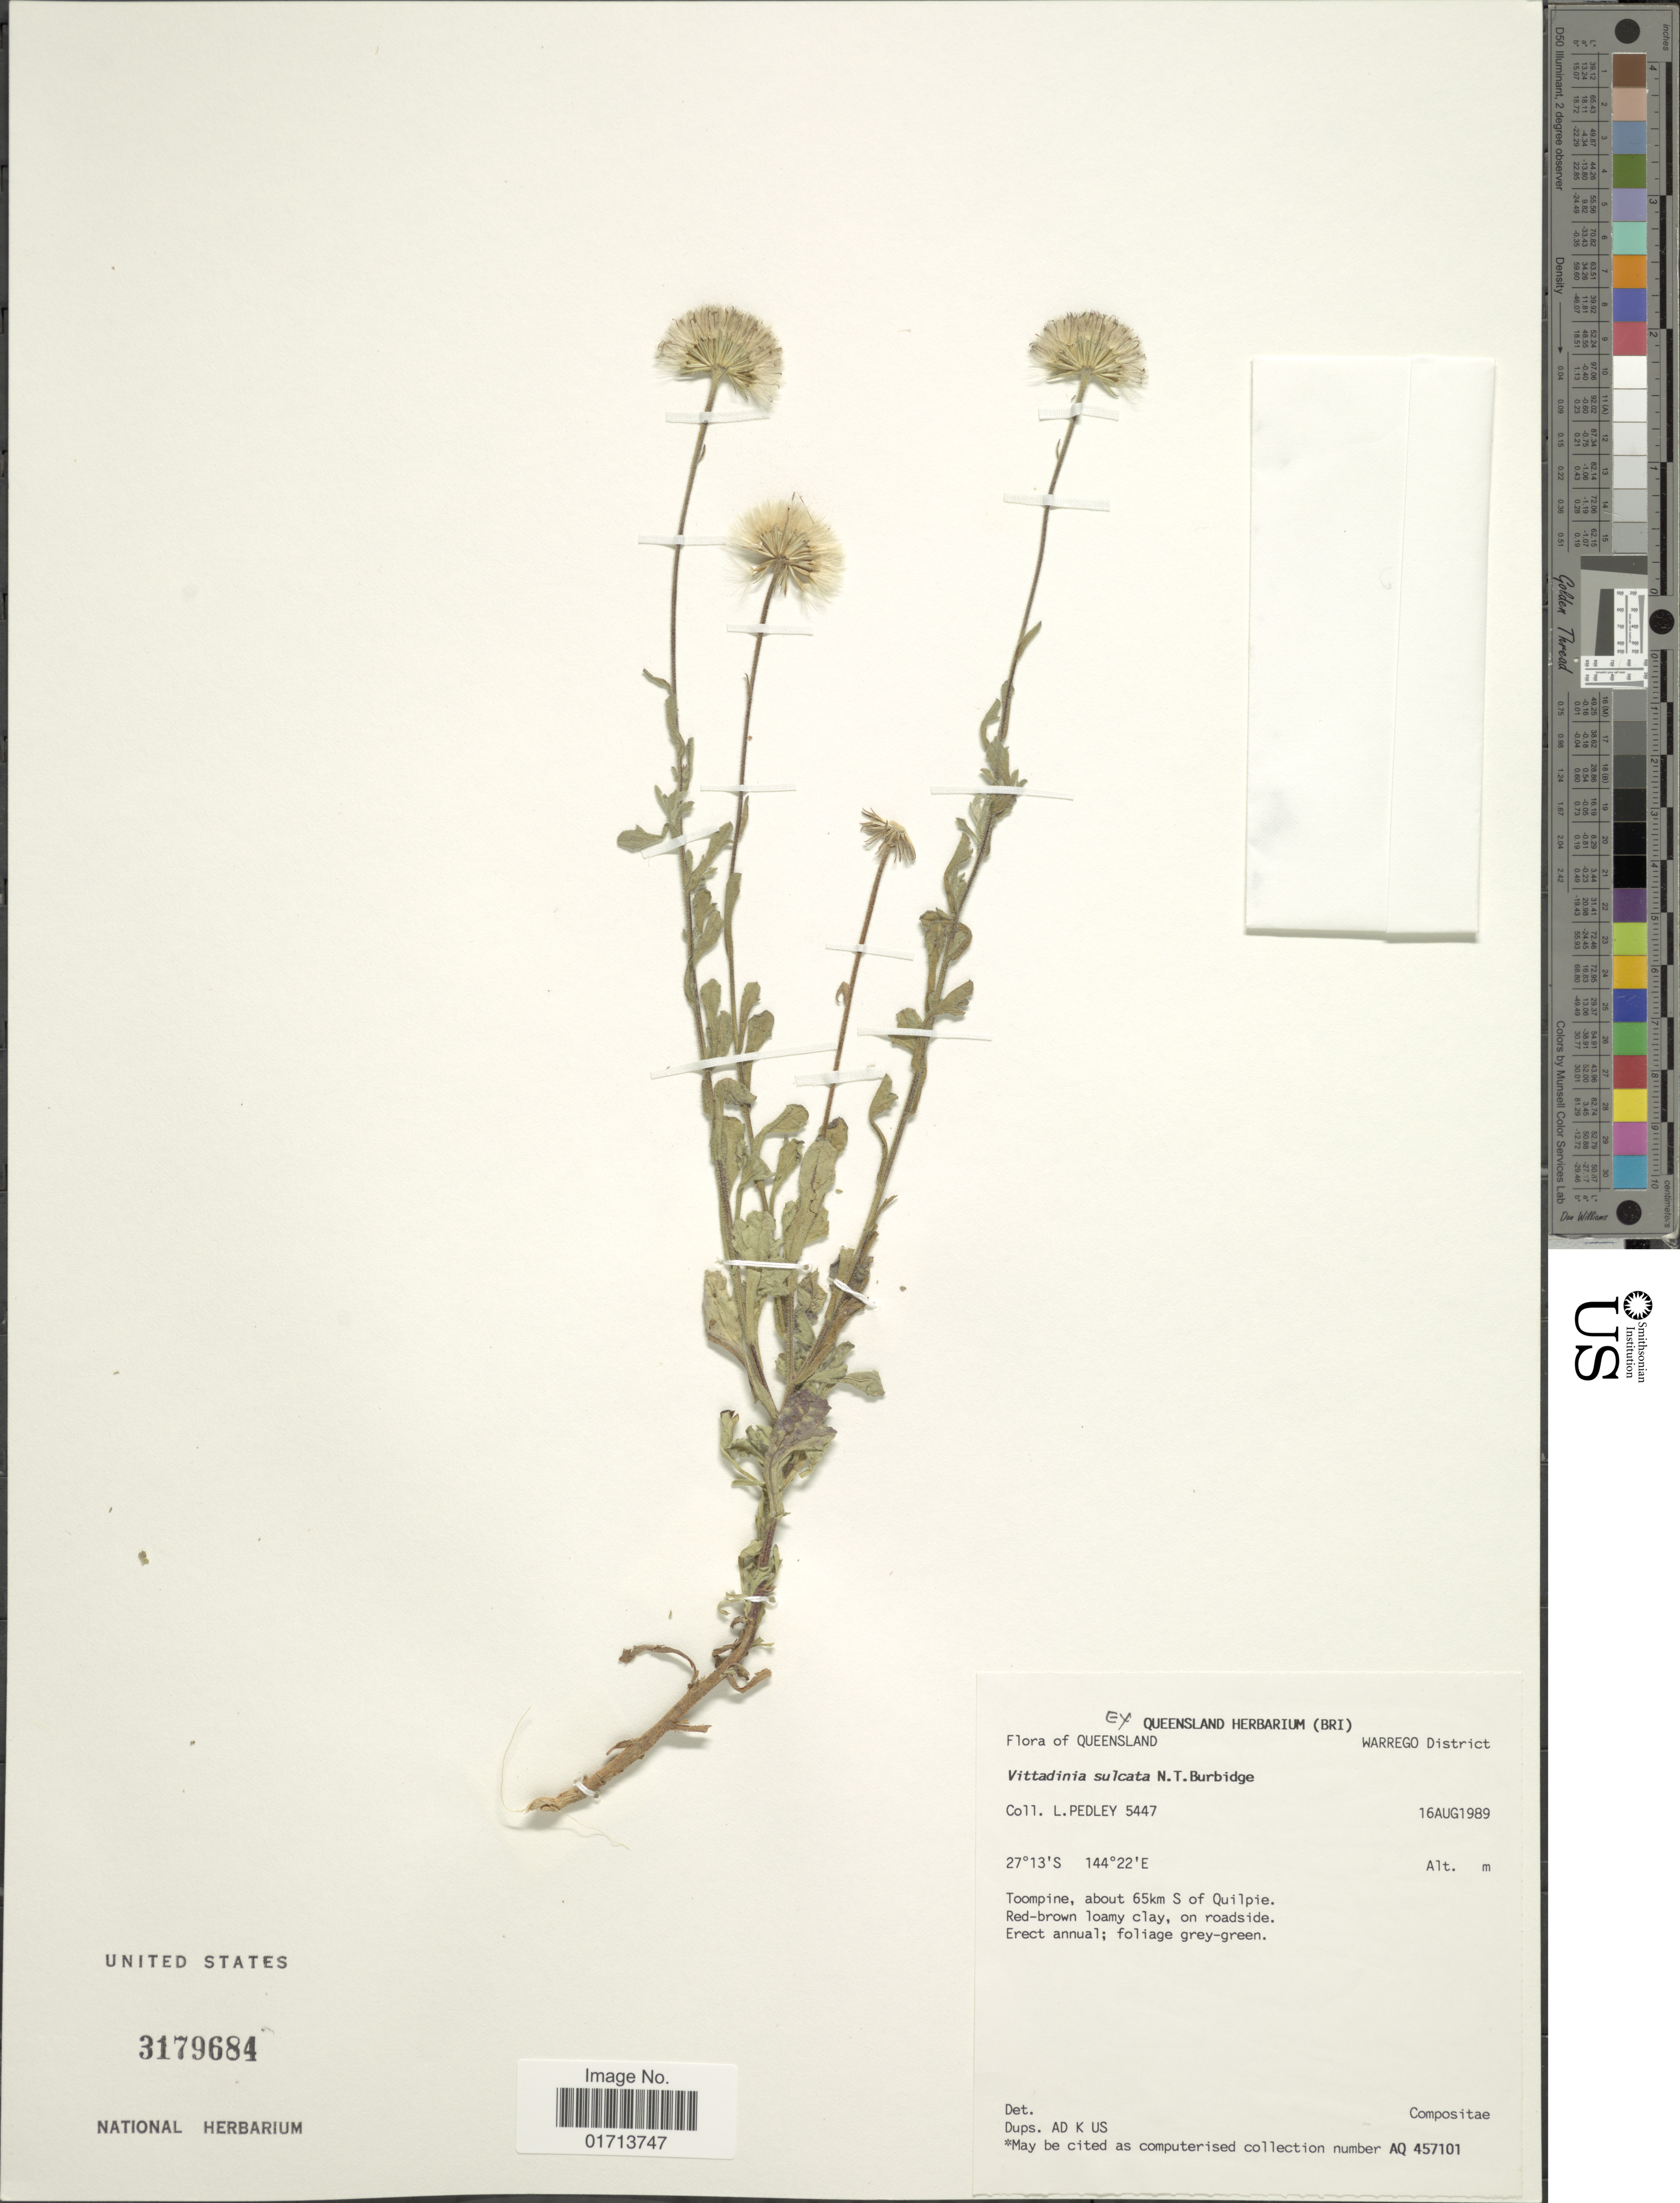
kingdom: Plantae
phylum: Tracheophyta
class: Magnoliopsida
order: Asterales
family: Asteraceae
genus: Vittadinia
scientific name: Vittadinia sulcata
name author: N.T. Burb.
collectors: L. Pedley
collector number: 5447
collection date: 1989-08-16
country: Australia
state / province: Queensland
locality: Warrego District, Toompine, about 65km S of Quilpie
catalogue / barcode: US 3179684